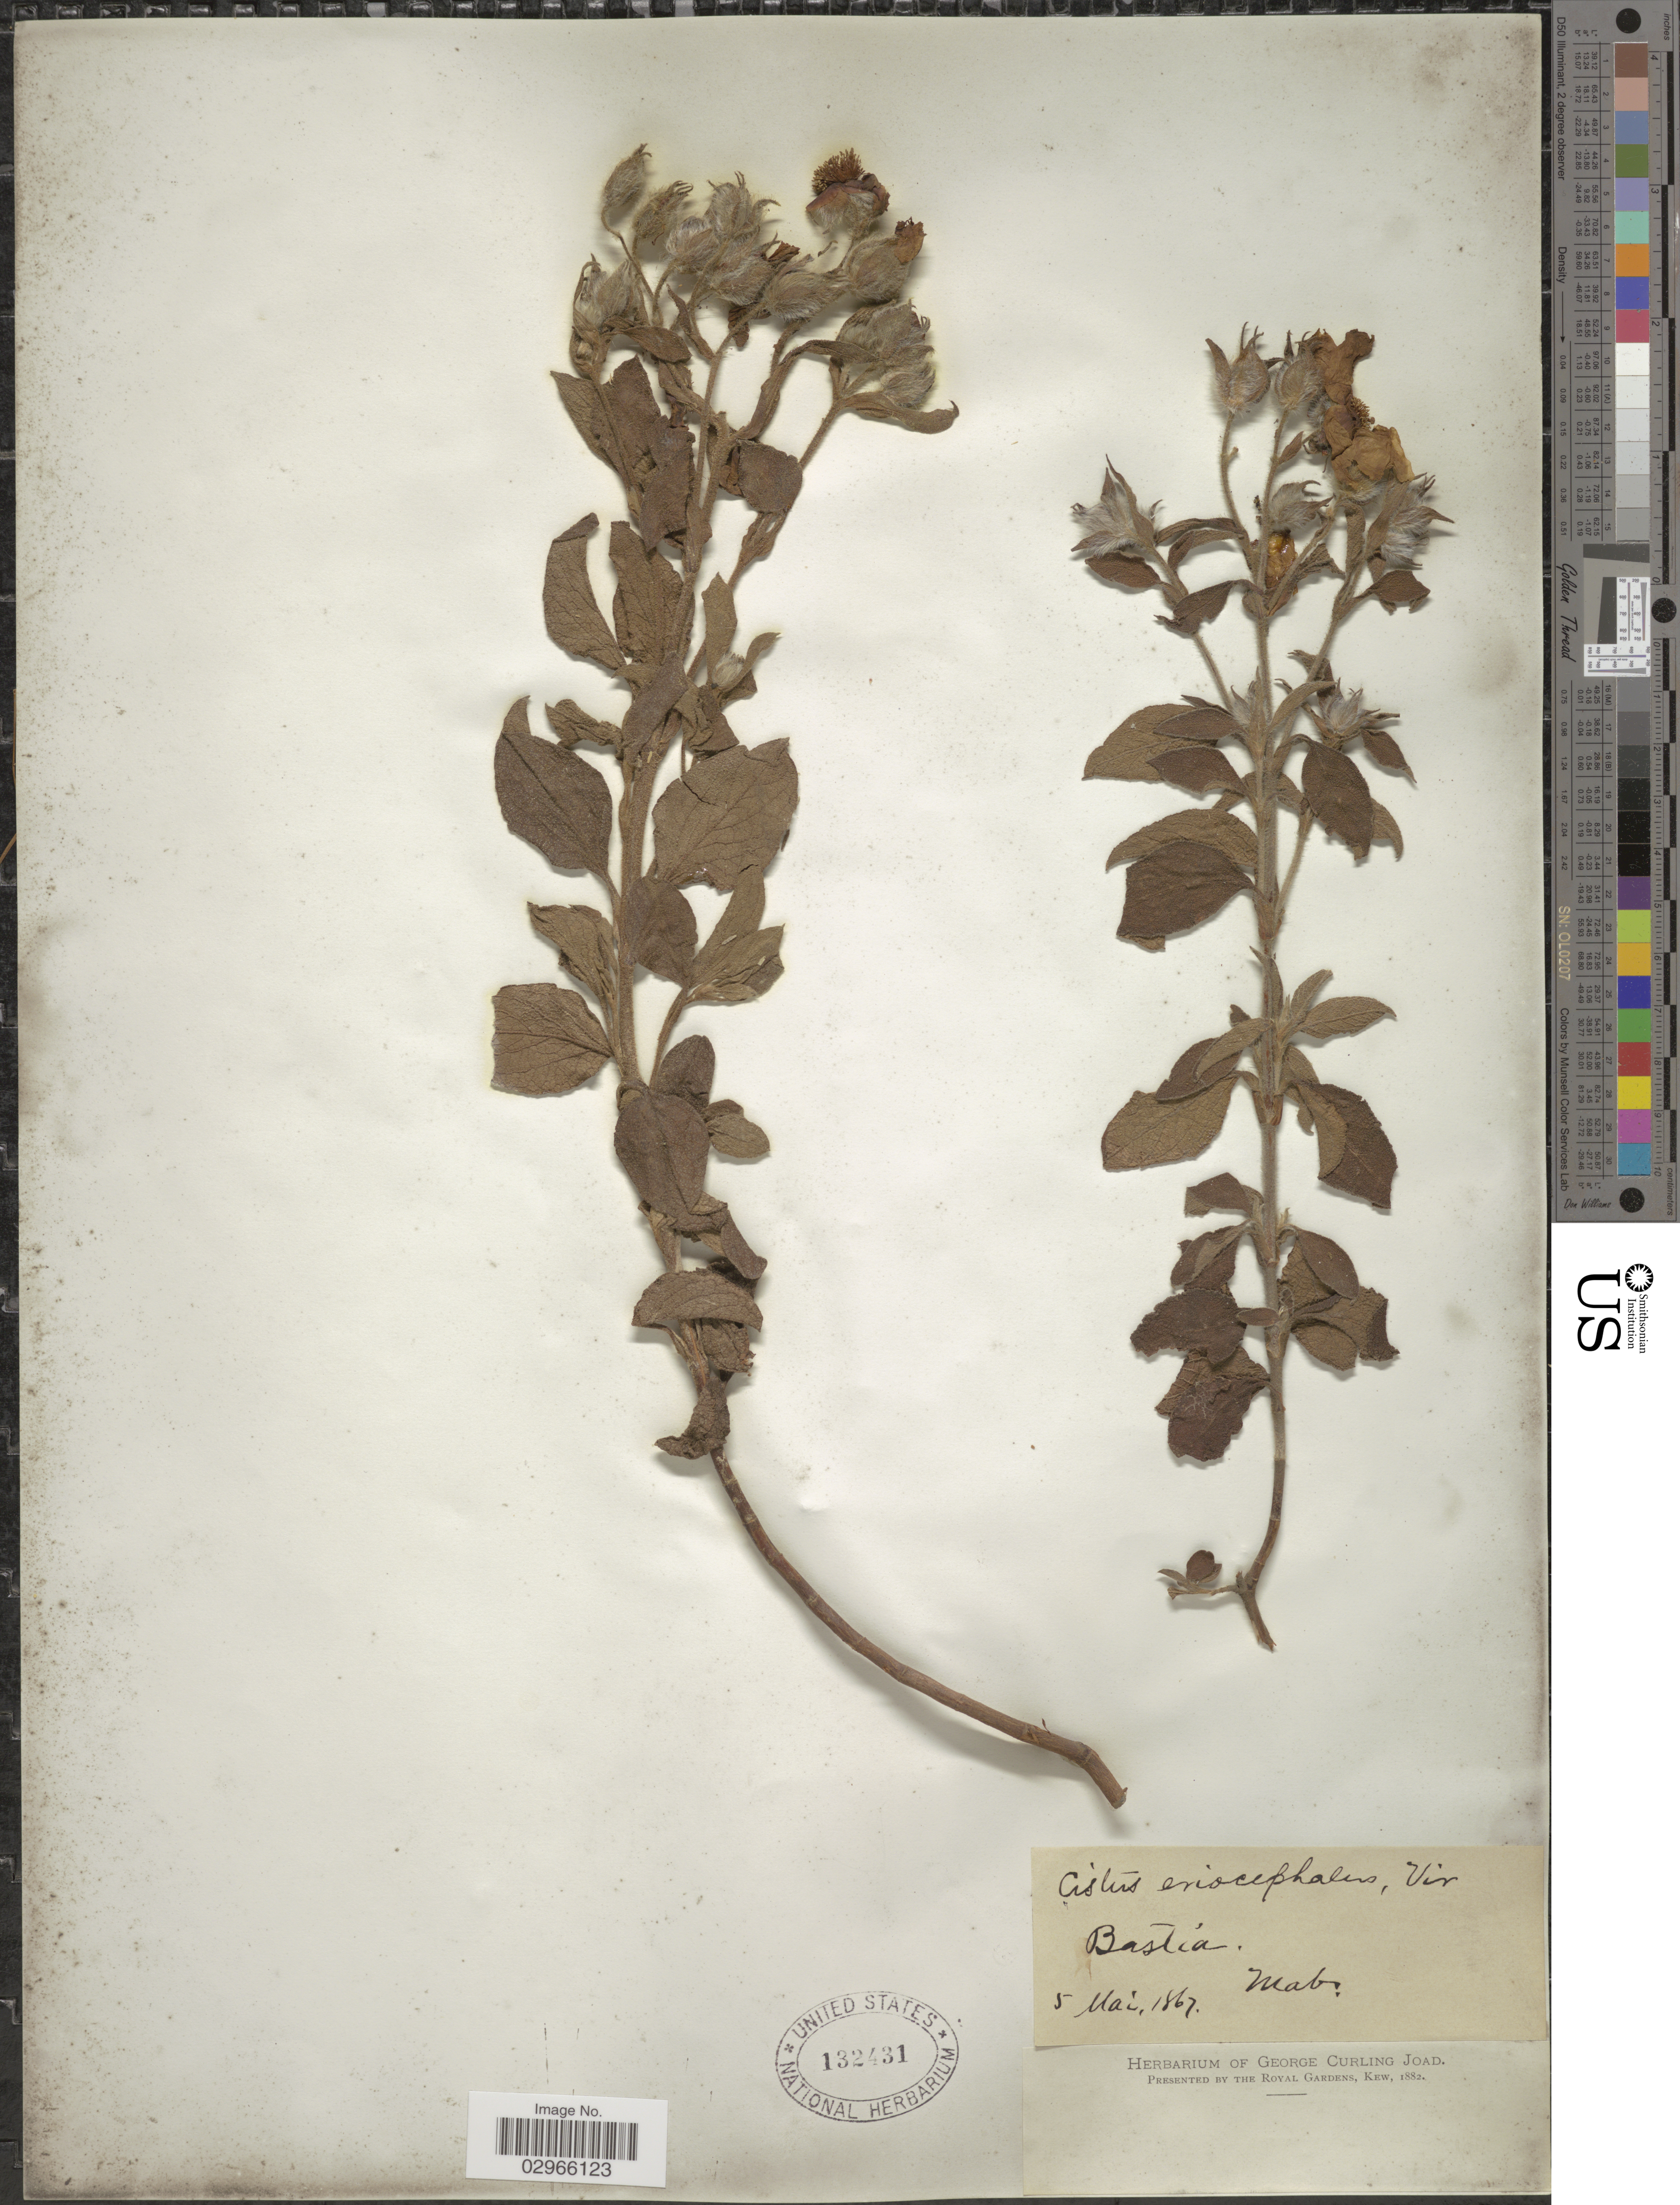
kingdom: Plantae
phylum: Tracheophyta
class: Magnoliopsida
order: Malvales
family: Cistaceae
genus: Cistus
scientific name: Cistus eriocephalus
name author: Viv.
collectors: P. Mabille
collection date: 1867-05-05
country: France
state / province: Corsica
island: Corse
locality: Bastia.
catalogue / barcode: US 132431